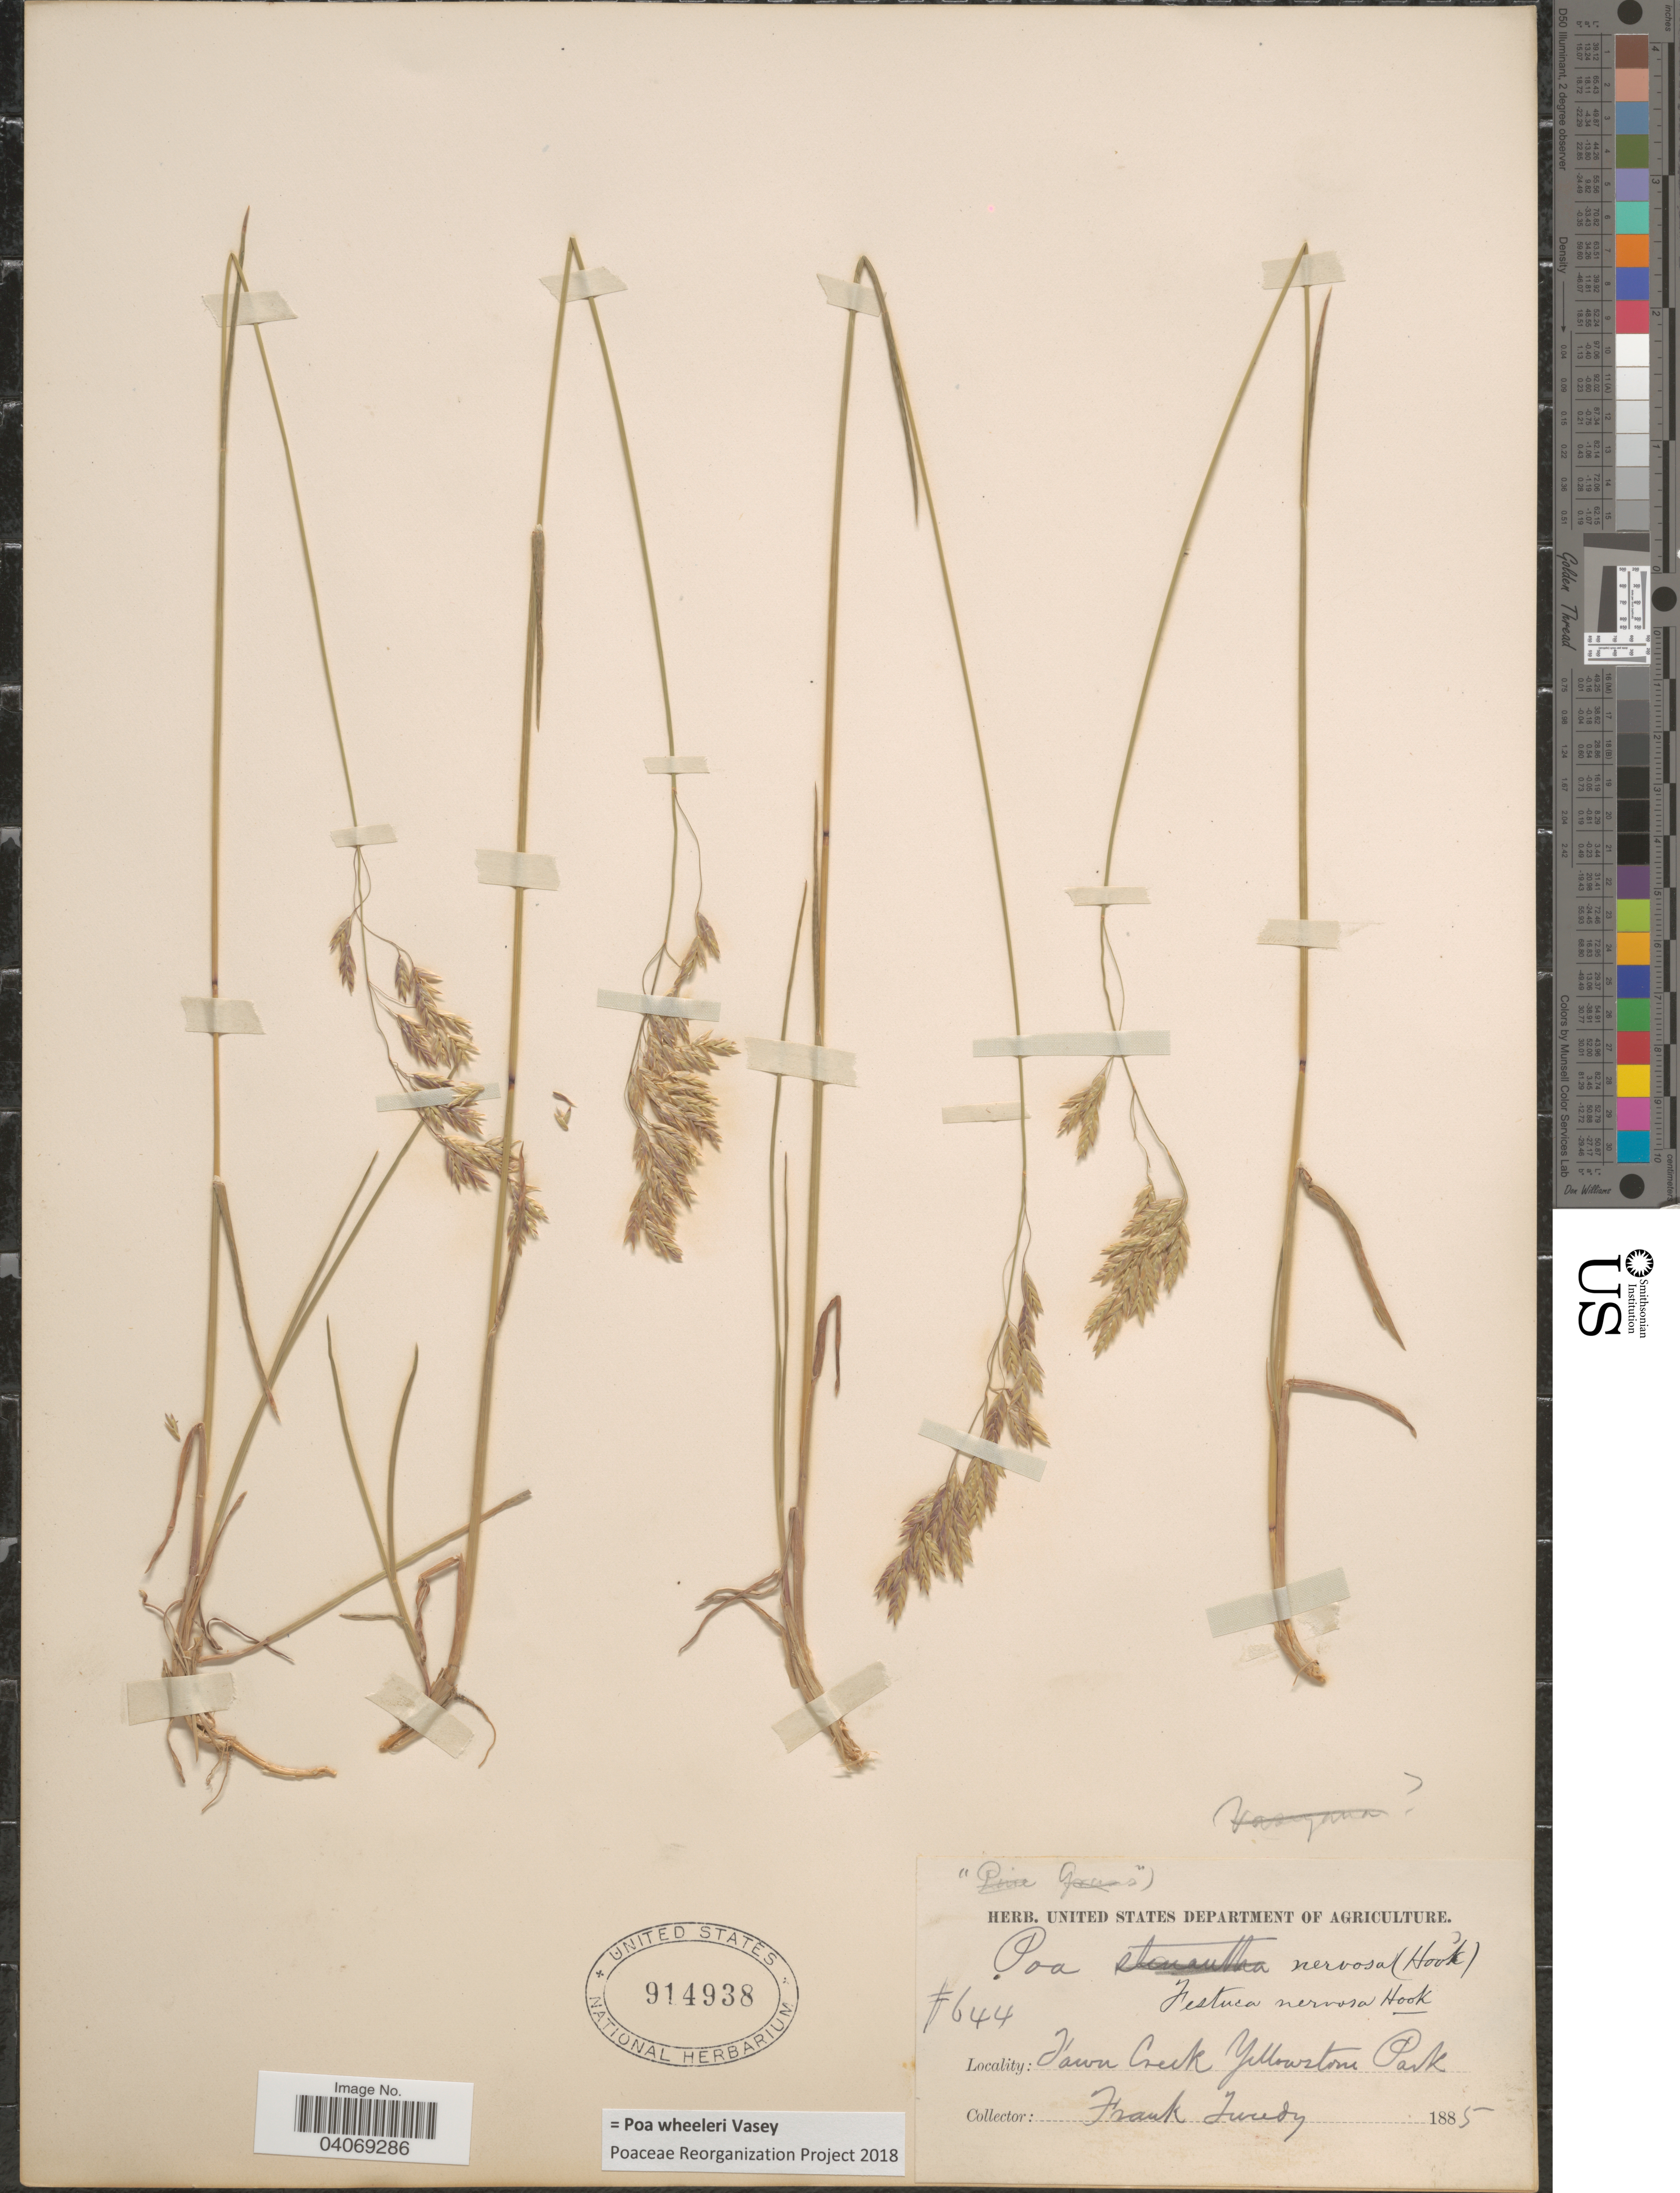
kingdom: Plantae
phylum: Tracheophyta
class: Liliopsida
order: Poales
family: Poaceae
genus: Poa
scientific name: Poa wheeleri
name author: Vasey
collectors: F. Tweedy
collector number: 644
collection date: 1885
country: United States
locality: Iowa Creek Yellowstone Park. [There is an Iowa Creek in Idaho, but it is not in or near Yellowstone National Park]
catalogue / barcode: US 914938